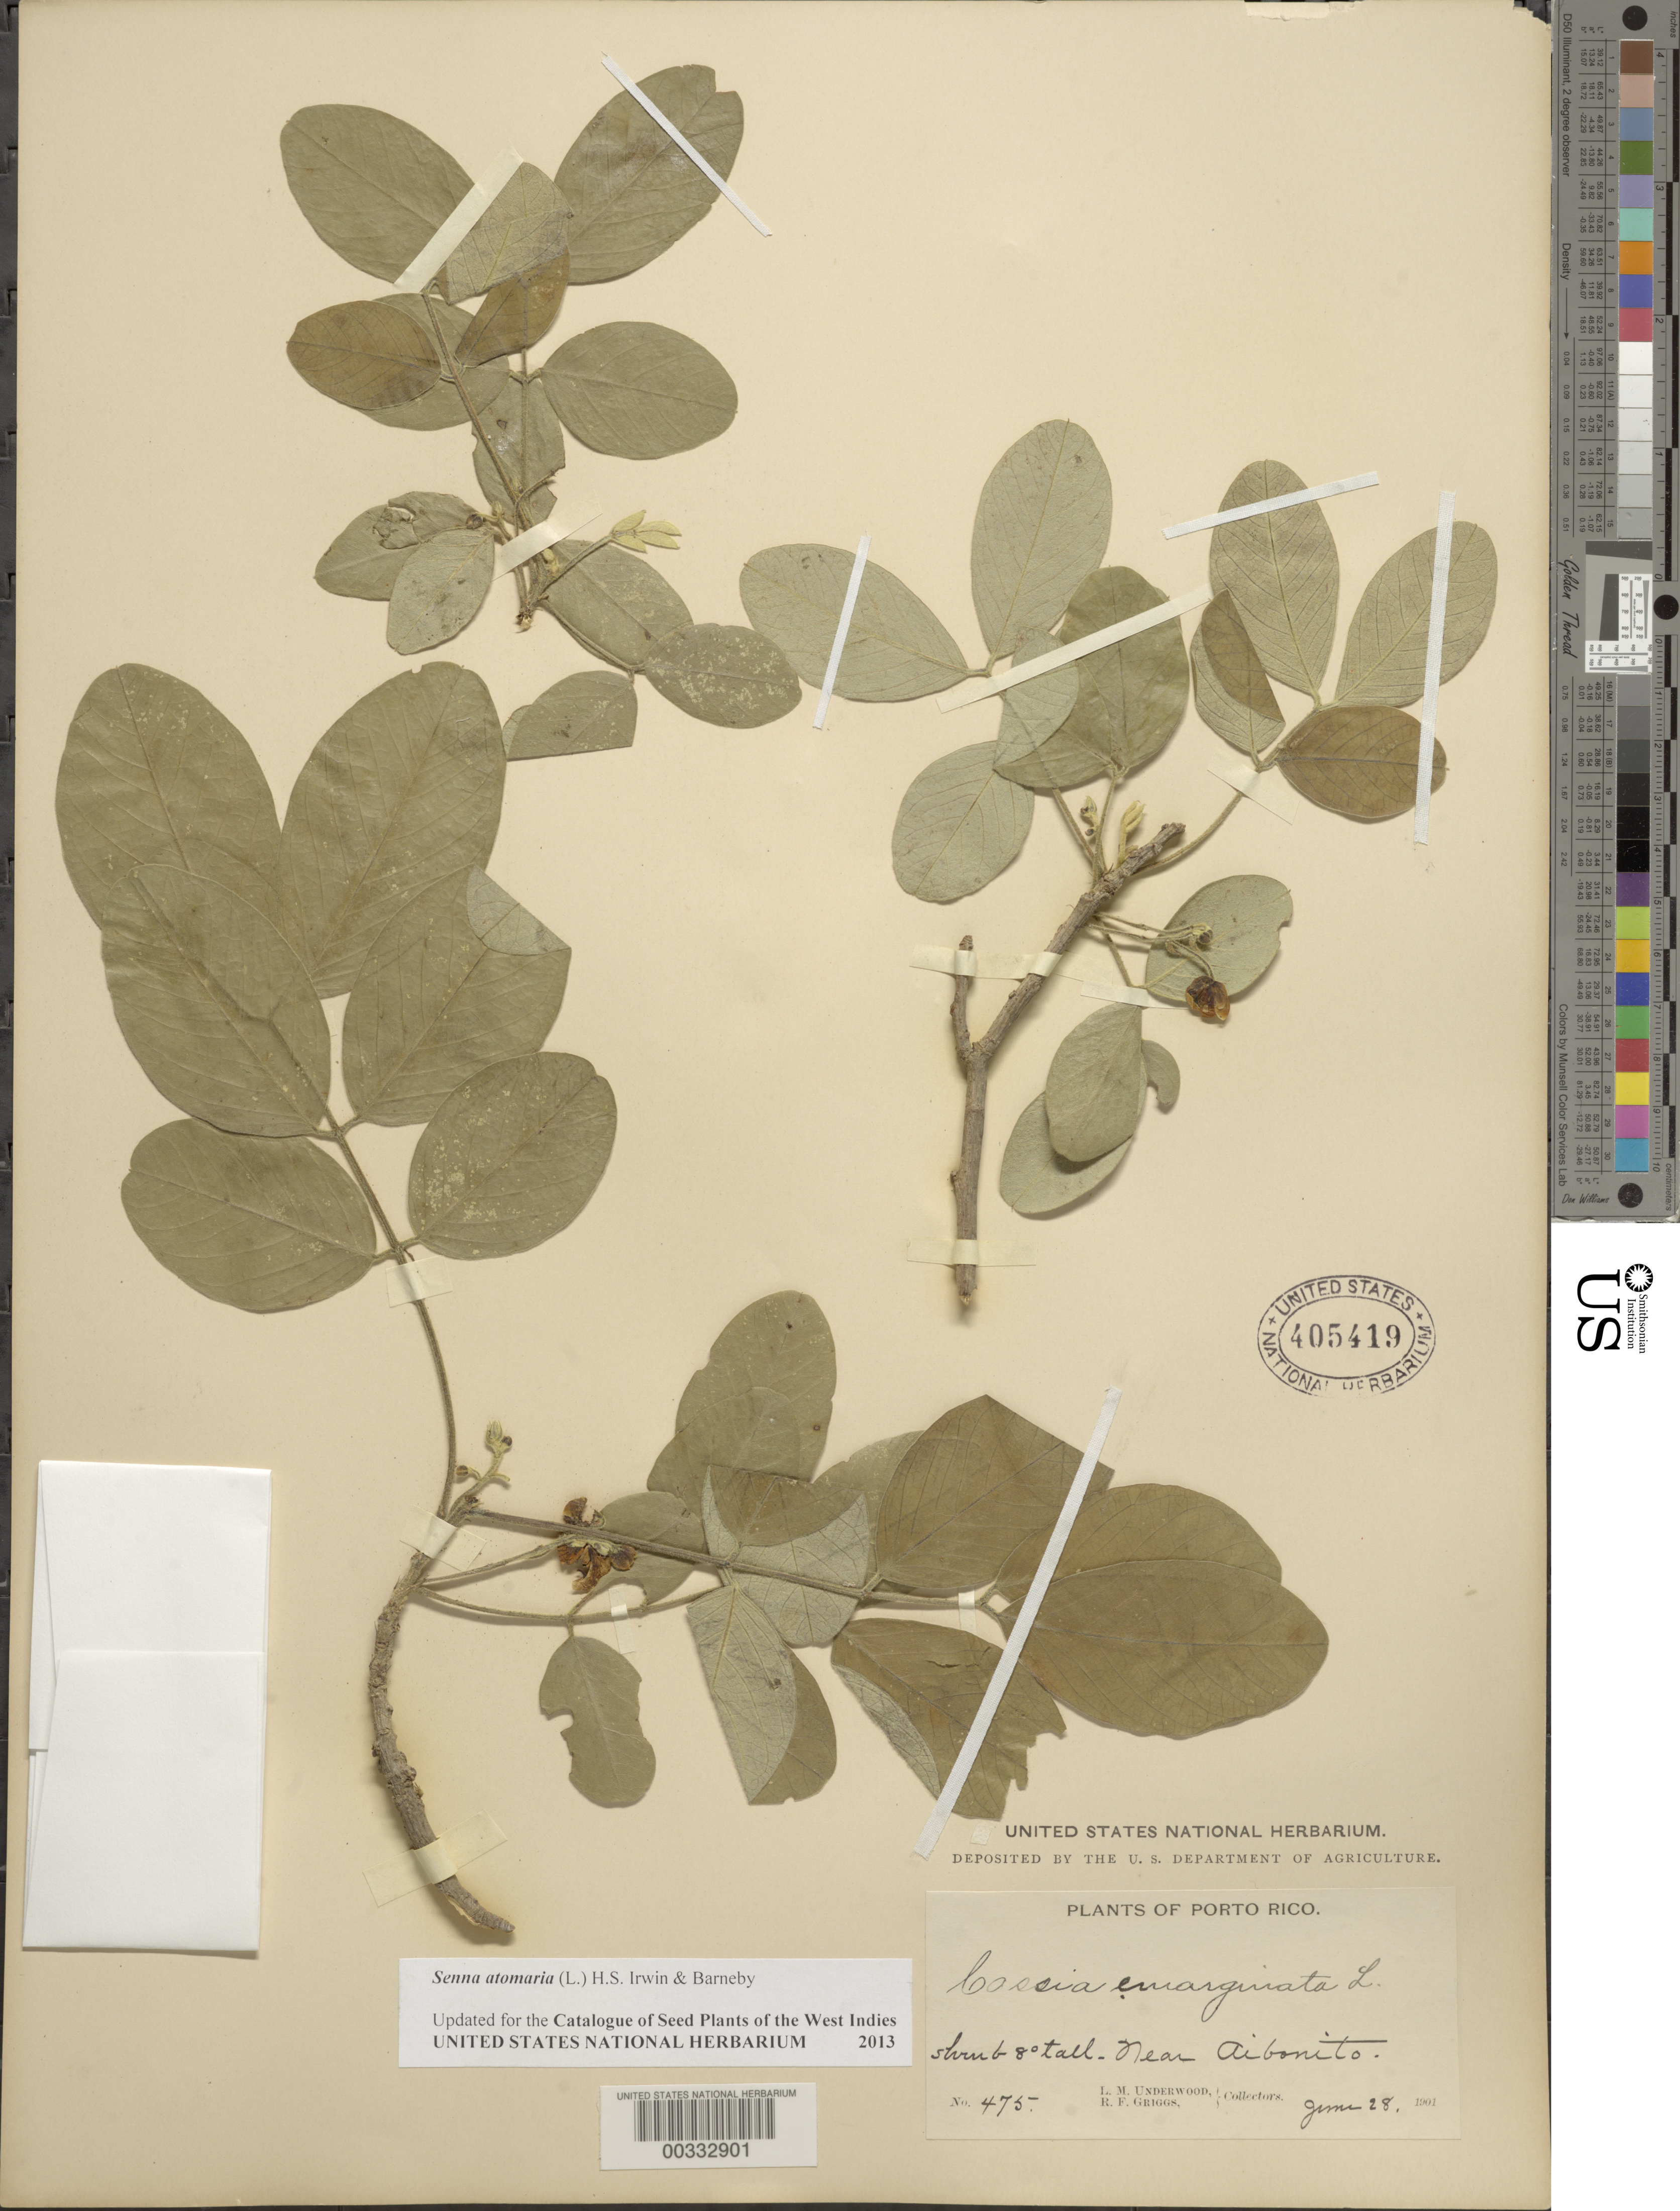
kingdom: Plantae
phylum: Tracheophyta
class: Magnoliopsida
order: Fabales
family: Fabaceae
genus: Senna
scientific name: Senna atomaria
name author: (L.) H.S. Irwin & Barneby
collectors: L. M. Underwood & R. F. Griggs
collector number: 475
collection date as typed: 28 Jun 1901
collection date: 1901-06-28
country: Puerto Rico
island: Greater Antilles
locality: Near aibonito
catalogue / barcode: US 405419